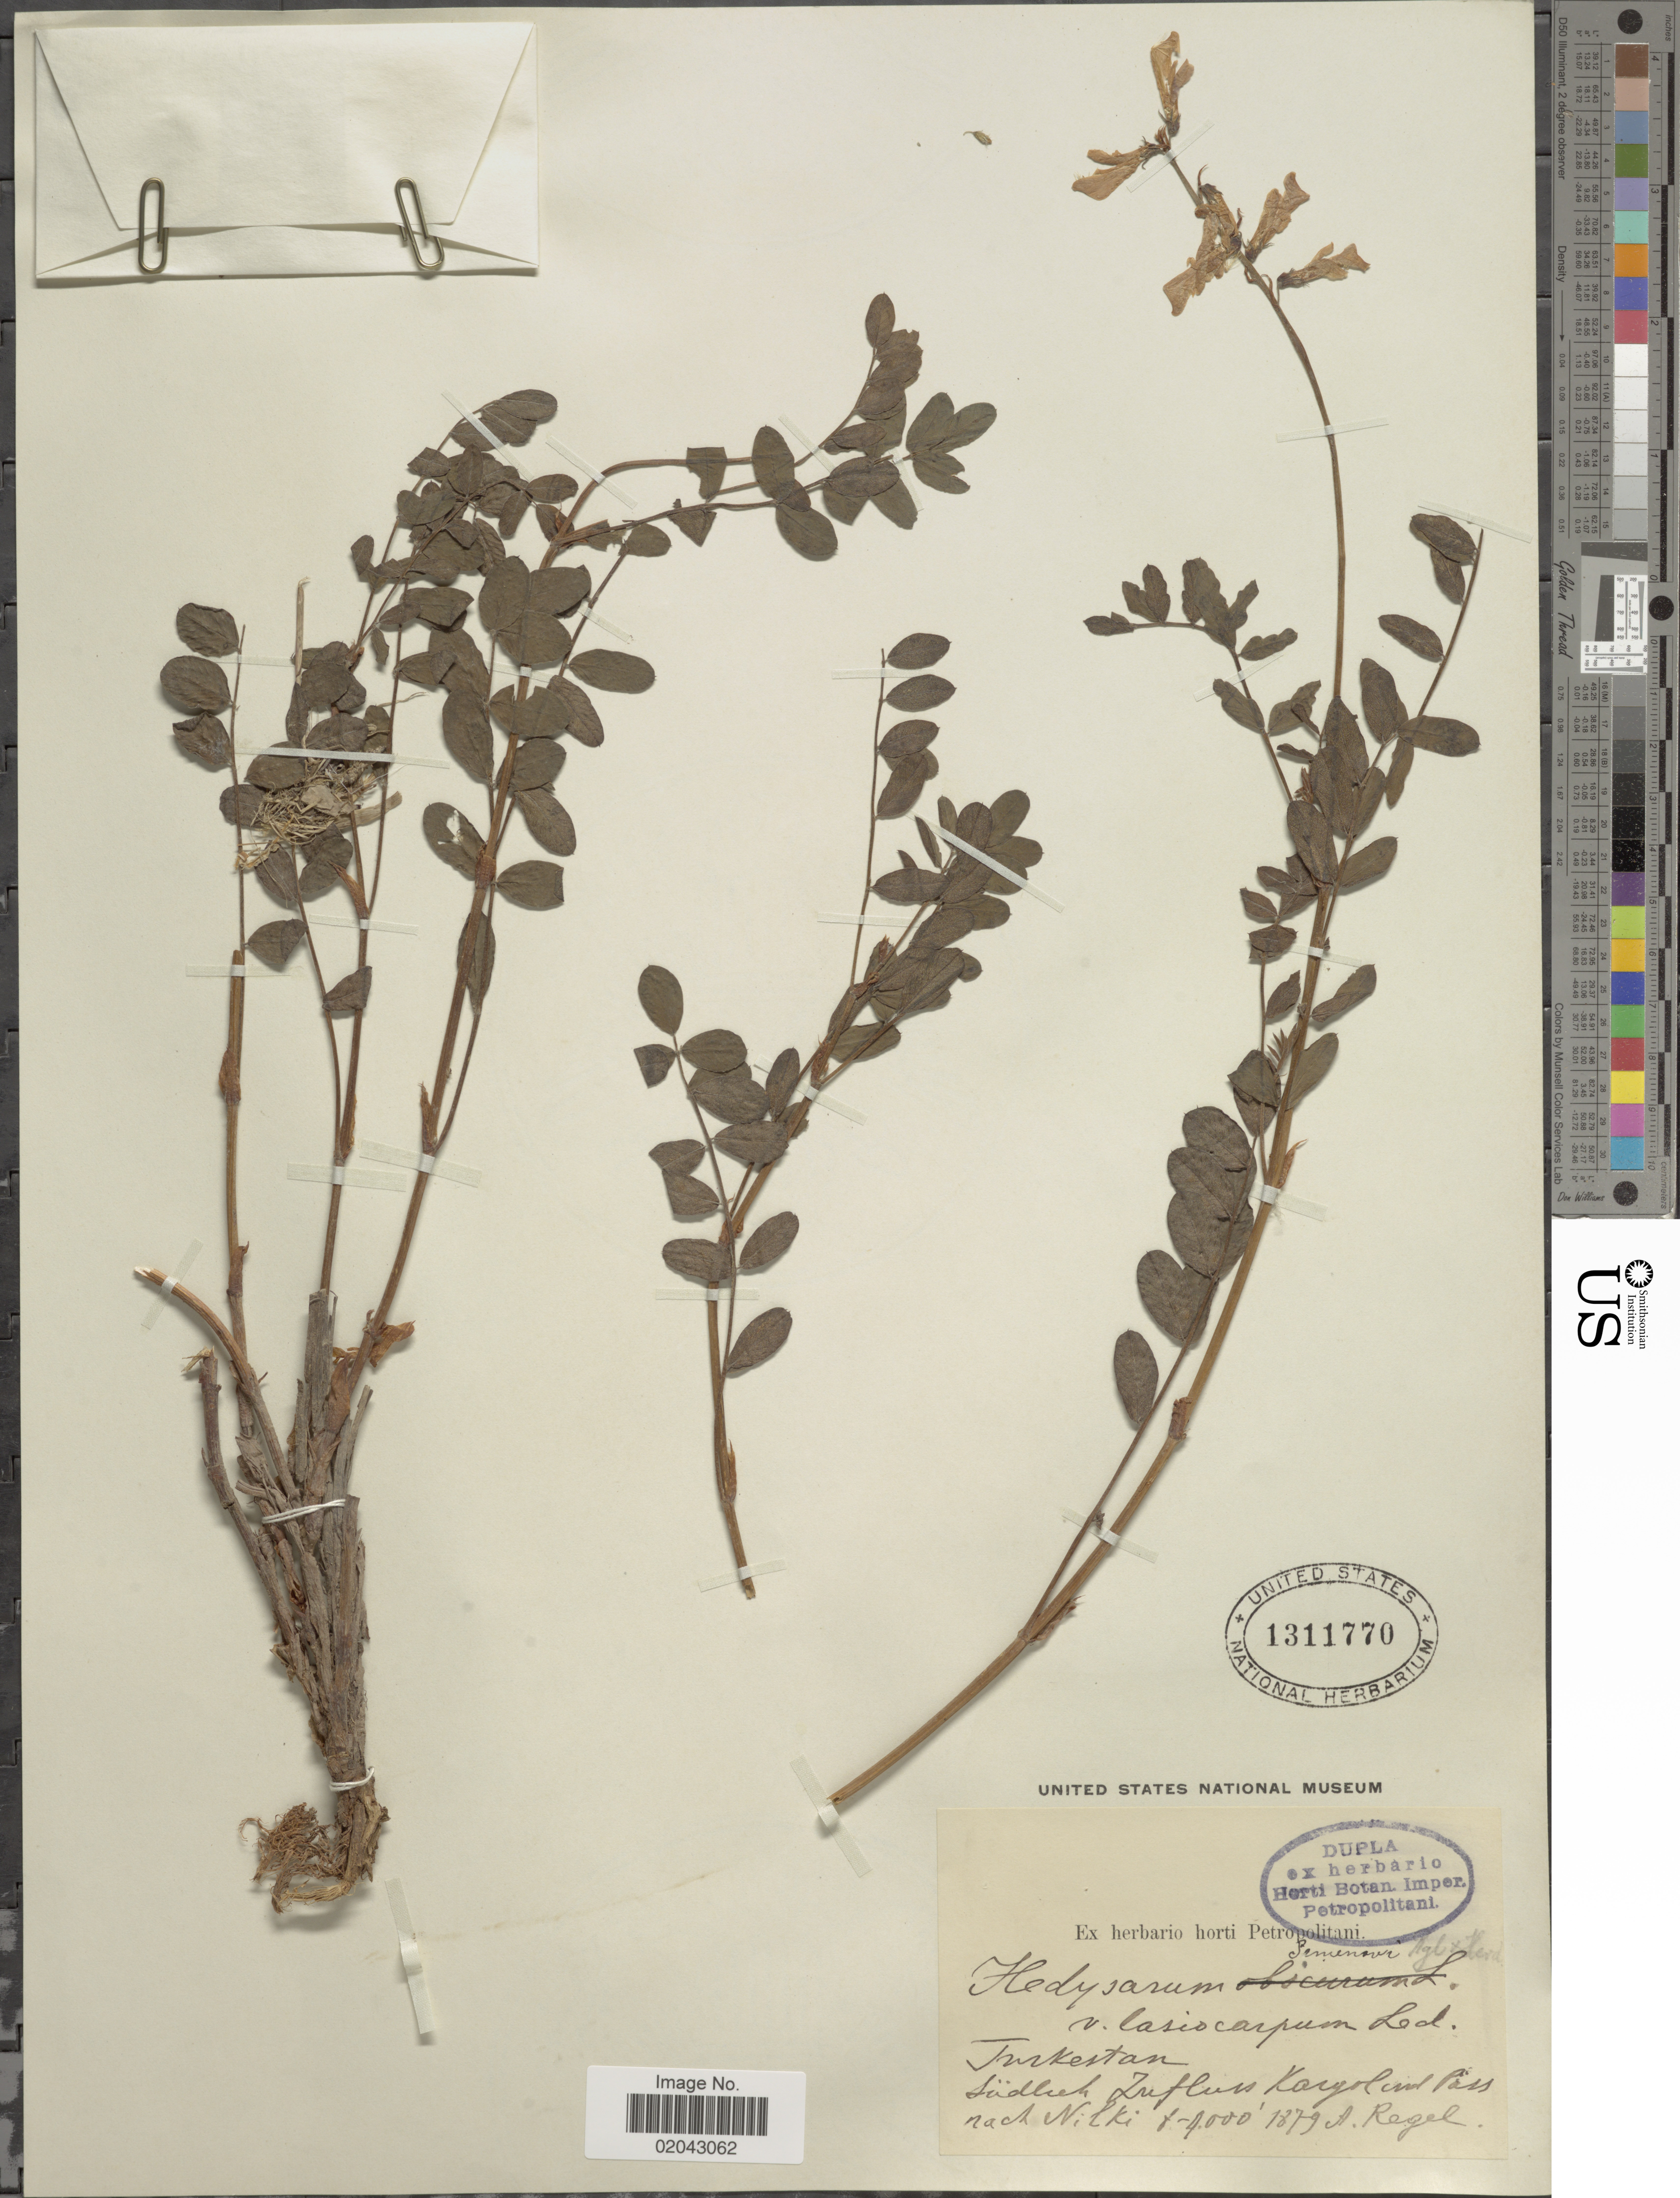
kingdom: Plantae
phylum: Tracheophyta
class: Magnoliopsida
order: Fabales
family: Fabaceae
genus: Hedysarum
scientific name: Hedysarum semenovii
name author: Regel & Herder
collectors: A. Regel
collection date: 1879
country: China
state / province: Xinjiang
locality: Südlich Zufluss Kargol eind Pass nach Nilki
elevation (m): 2438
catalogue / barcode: US 1311770